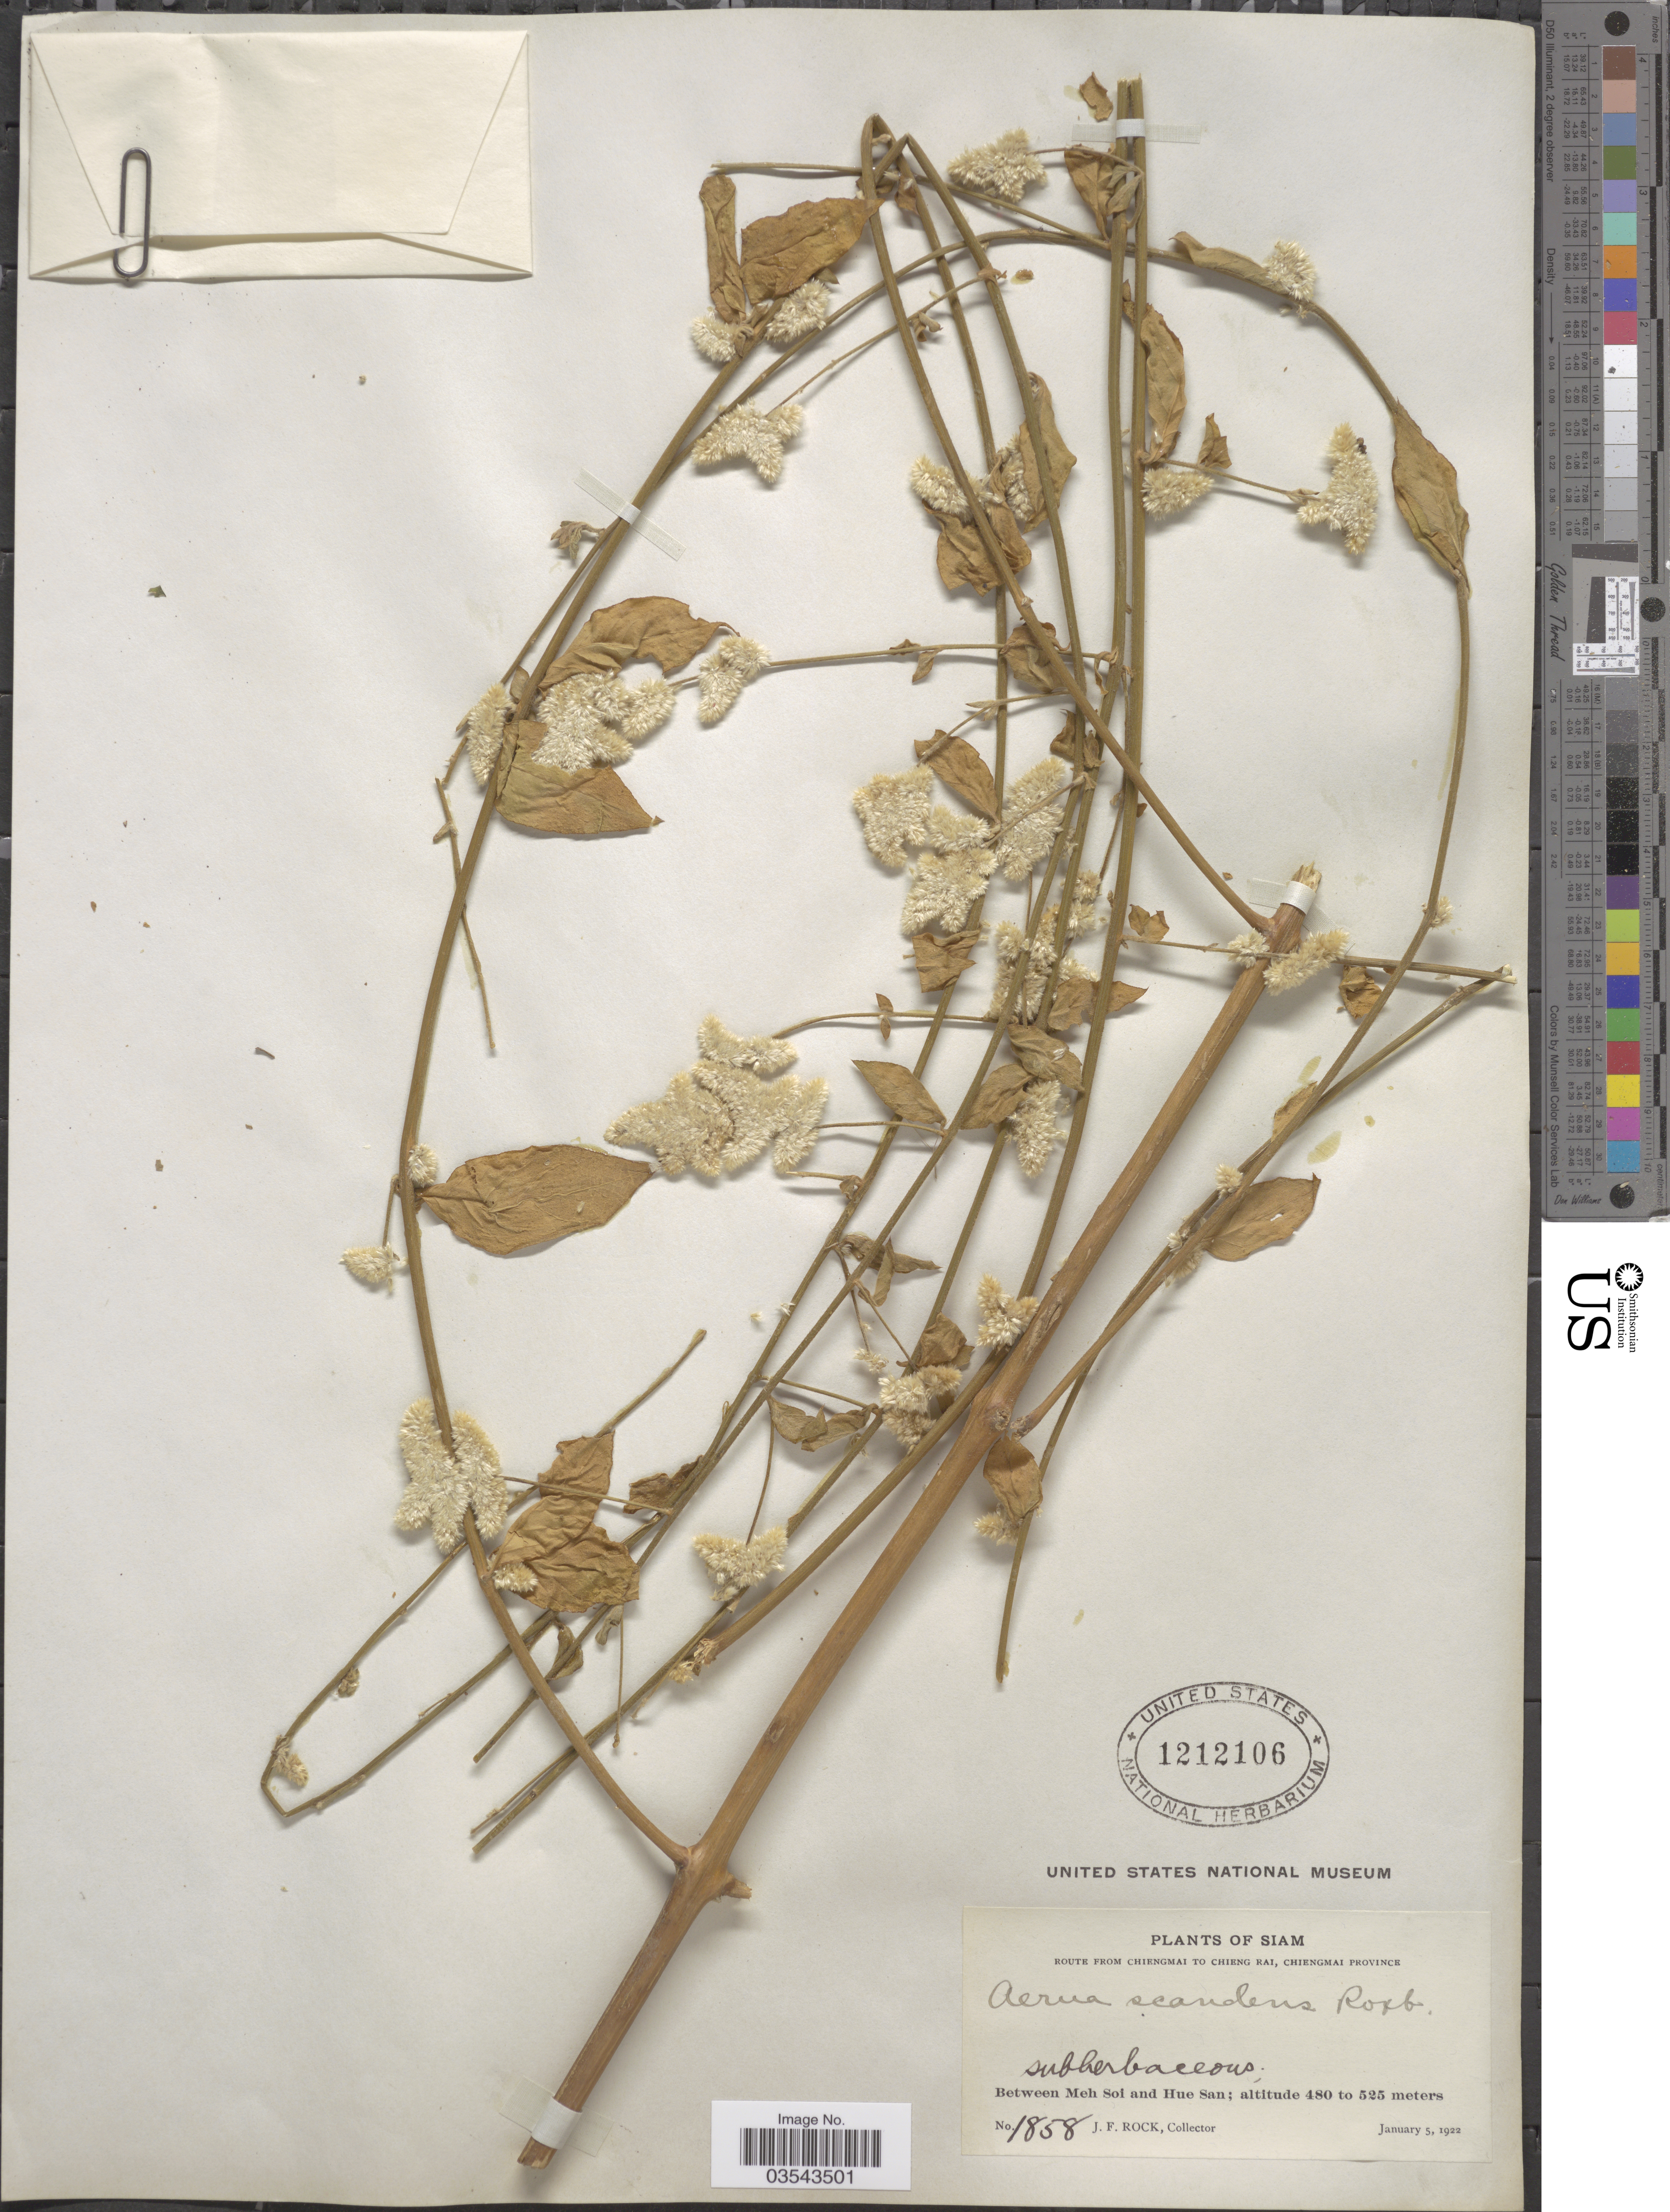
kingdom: Plantae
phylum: Tracheophyta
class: Magnoliopsida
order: Caryophyllales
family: Amaranthaceae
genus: Ouret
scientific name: Ouret sanguinolenta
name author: (L.) Kuntze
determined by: Strong, Mark T., (BOT), Smithsonian Institution - National Museum of Natural History (UNITED STATES)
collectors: J. Rock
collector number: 1858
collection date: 1922-01-05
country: Thailand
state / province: Chiang Mai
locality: Siam. Route from Chiengmai to Chieng Rai, Chiengmai Province. Between Meh Soi and Hue San.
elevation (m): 480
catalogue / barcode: US 1212106